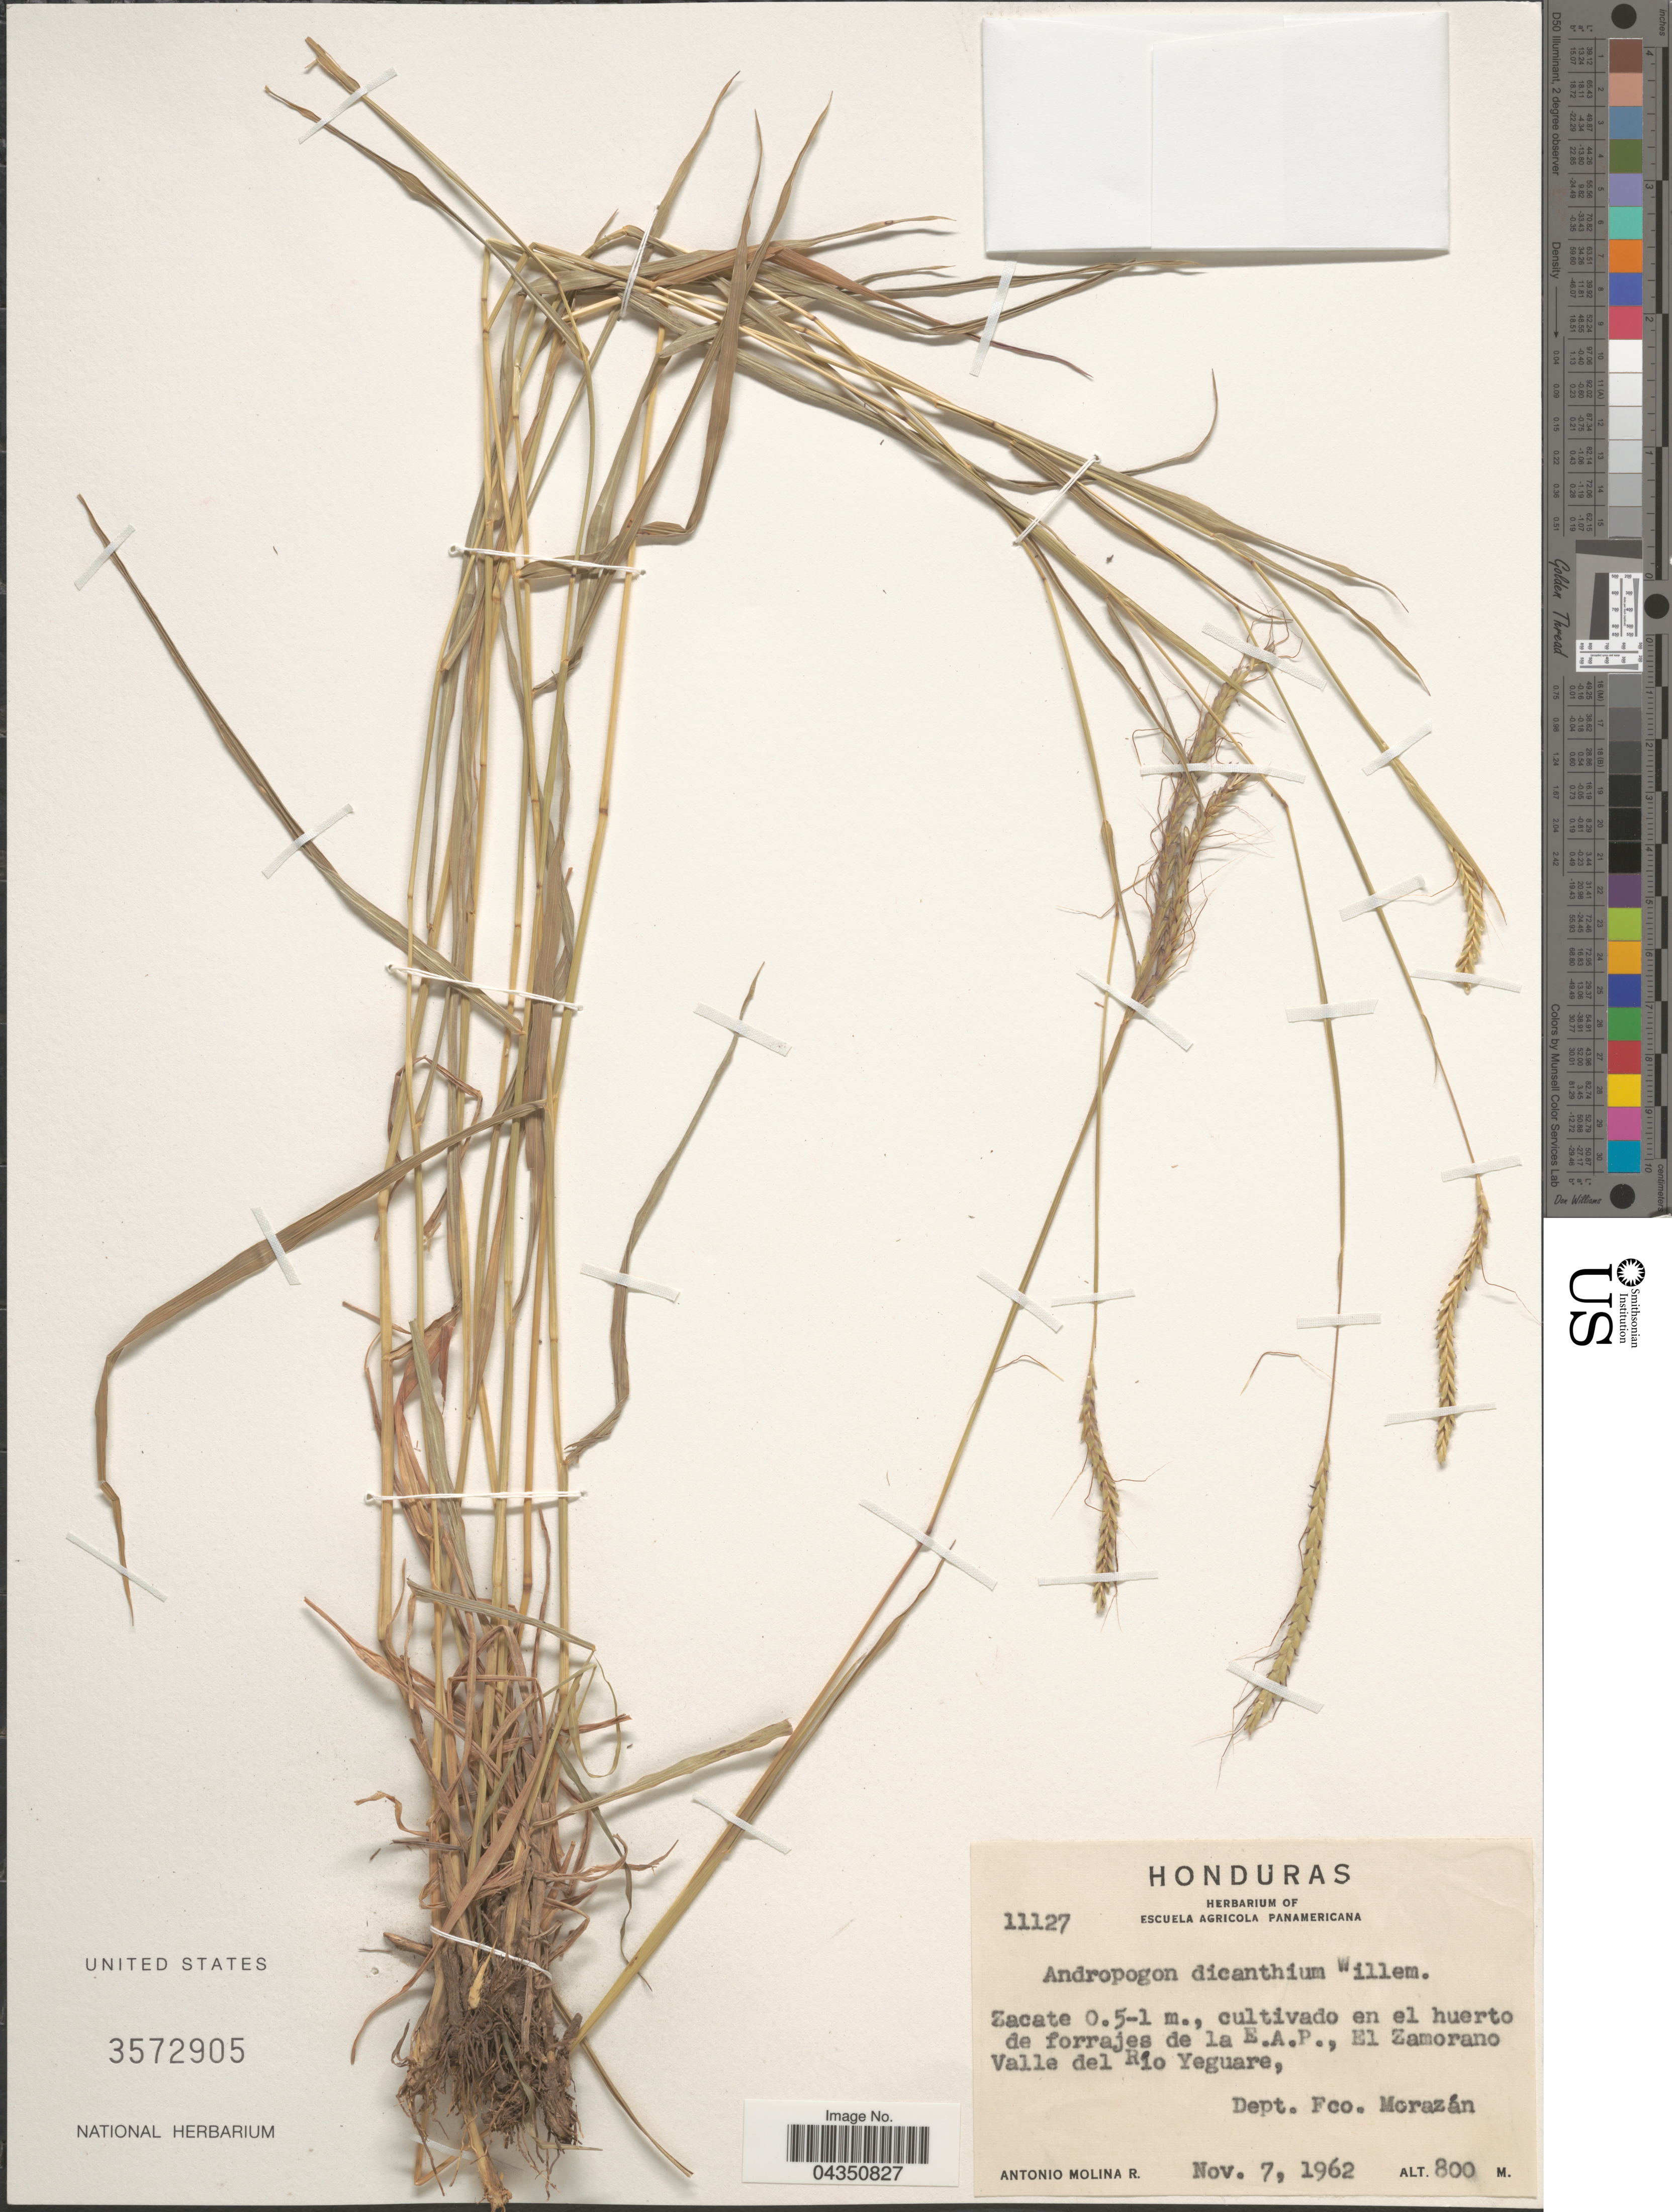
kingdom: Plantae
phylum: Tracheophyta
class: Liliopsida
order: Poales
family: Poaceae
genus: Dichanthium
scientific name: Dichanthium aristatum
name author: (Poir.) C.E. Hubb.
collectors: A. Molina R.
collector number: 11127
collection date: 1962-11-07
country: Honduras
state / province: Fco. Morazán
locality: Zacate 0.5-1 m., en el huerto de forrajes de la E.A.P., El Zamorano Valle del Río Yeguare, Dept. Fco. Morazán.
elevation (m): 800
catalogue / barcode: US 3572905